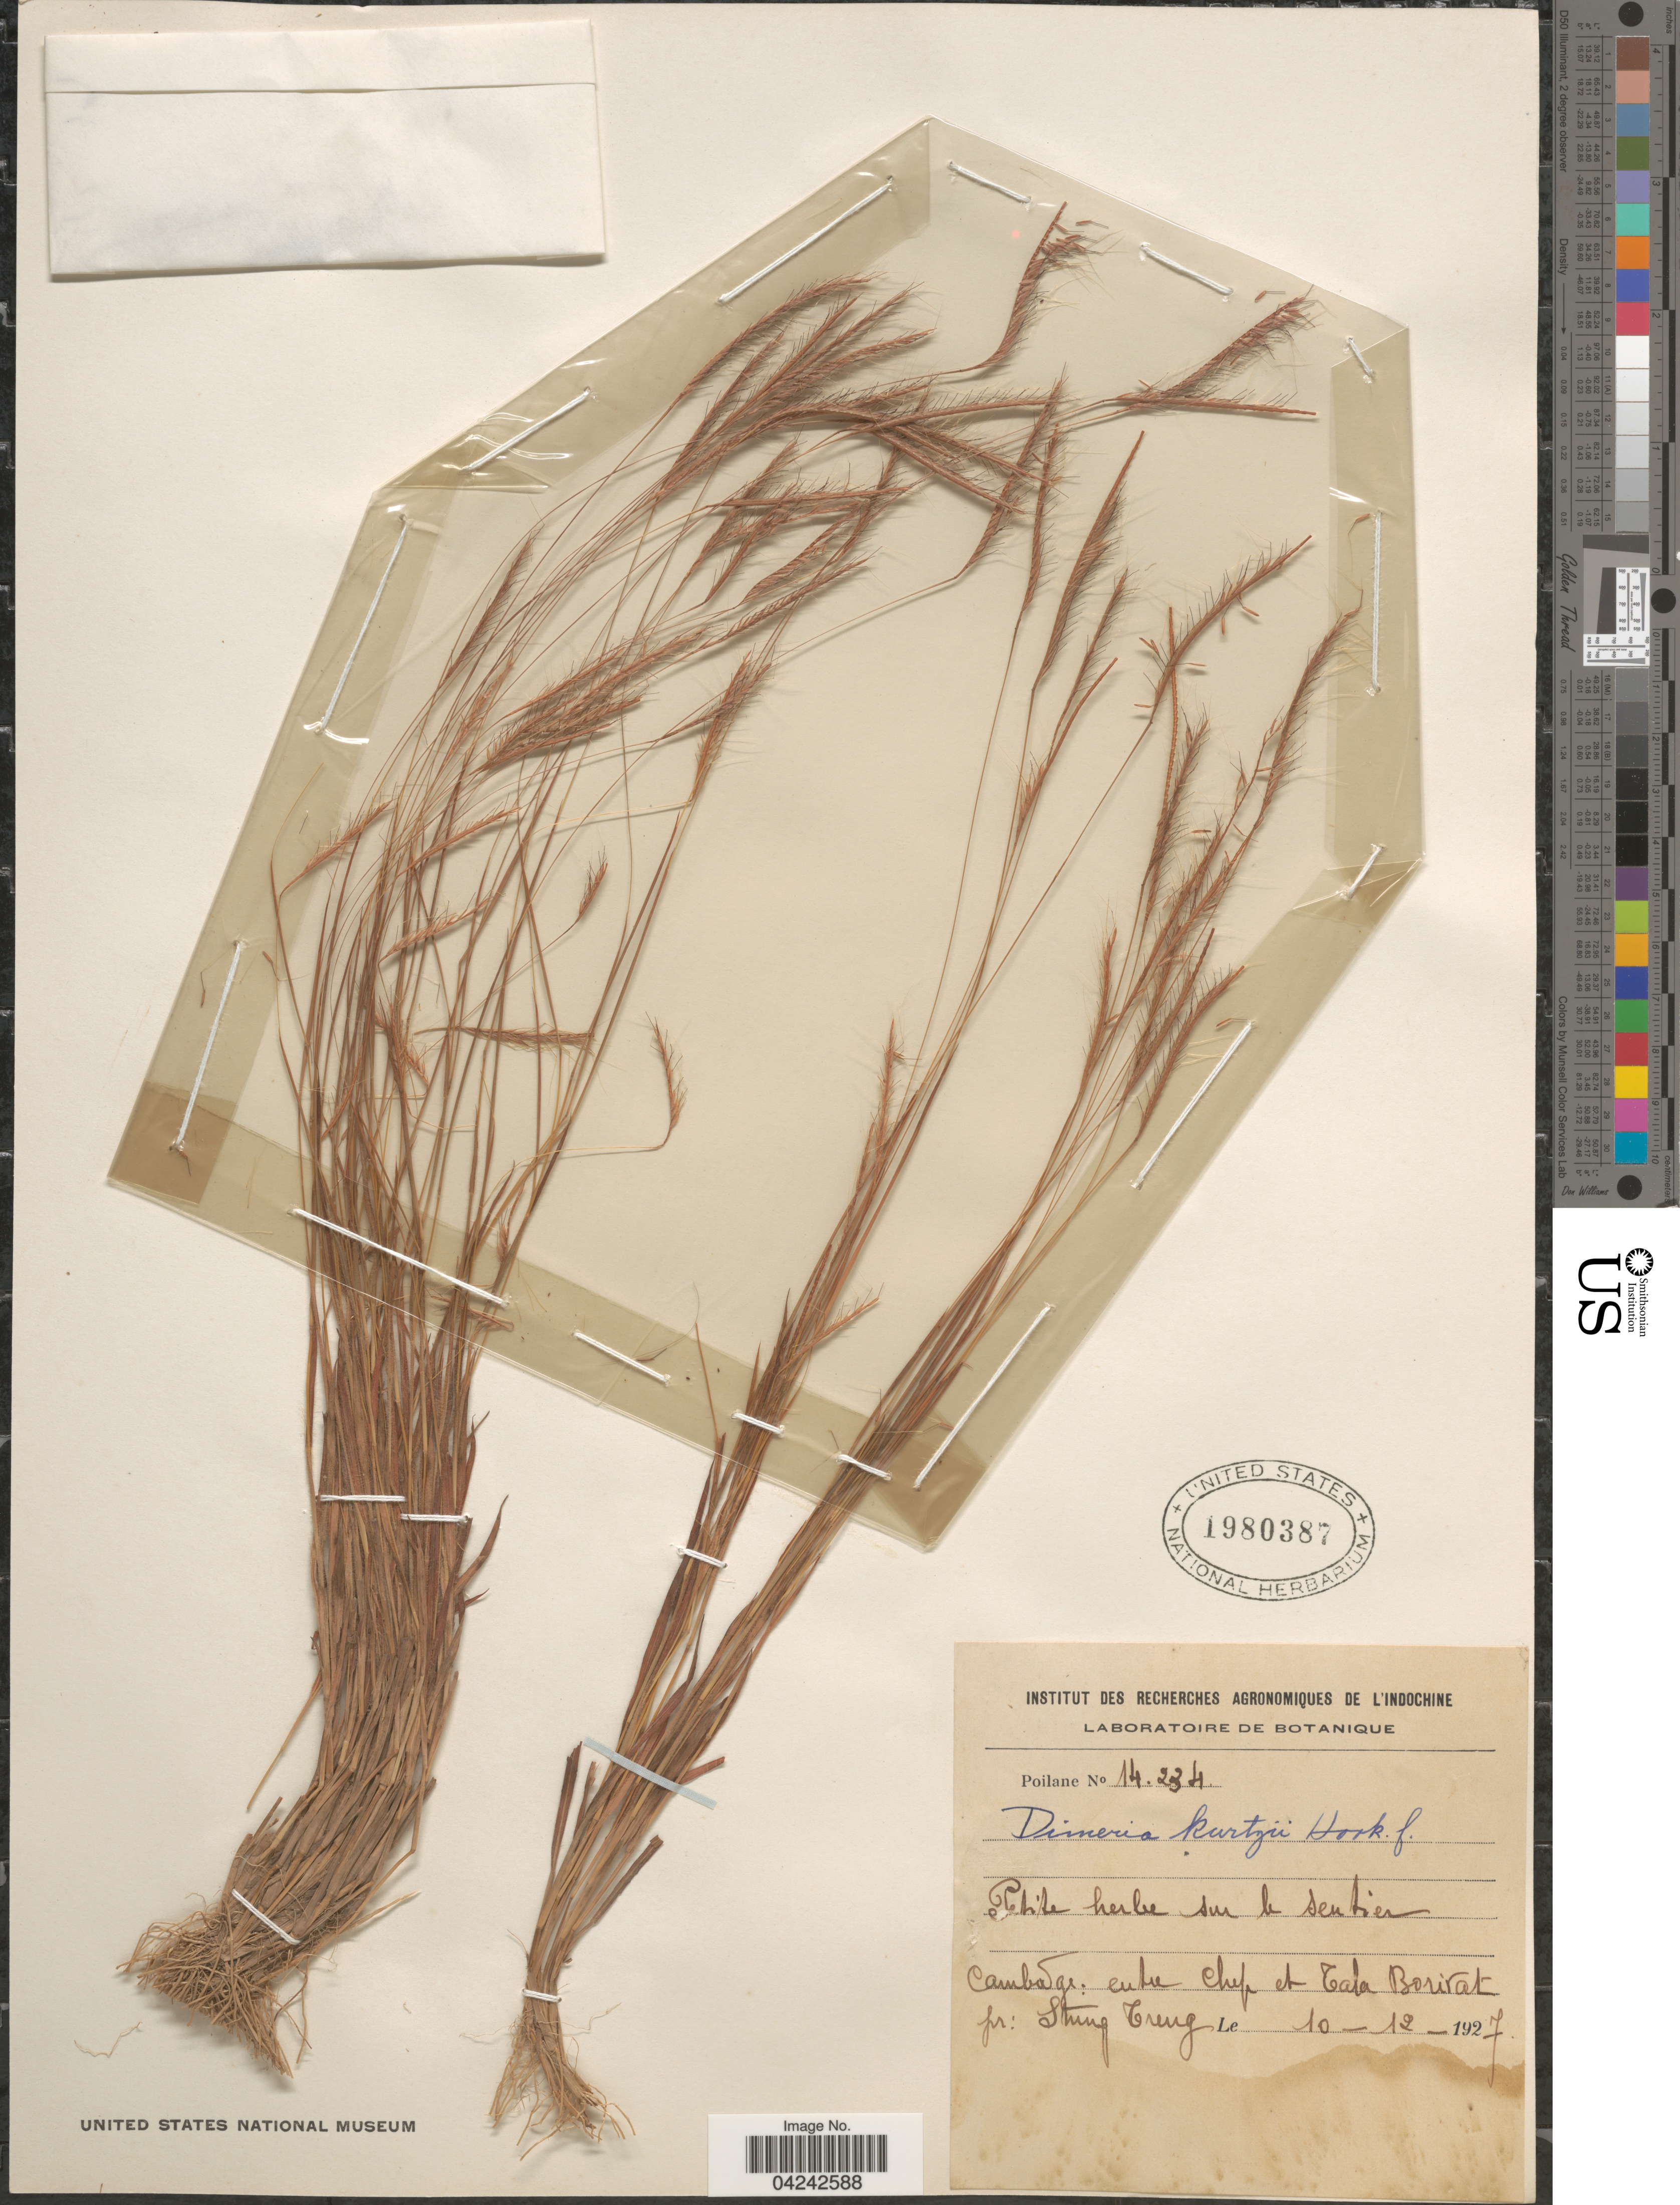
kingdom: Plantae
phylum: Tracheophyta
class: Liliopsida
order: Poales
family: Poaceae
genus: Dimeria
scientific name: Dimeria kurzii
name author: Hook. f.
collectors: -. Poilane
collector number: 14234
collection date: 1927-12-10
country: Cambodia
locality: Cambodge: entre Chep et Tala Borirat pr: Stung Treng.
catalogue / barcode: US 1980387